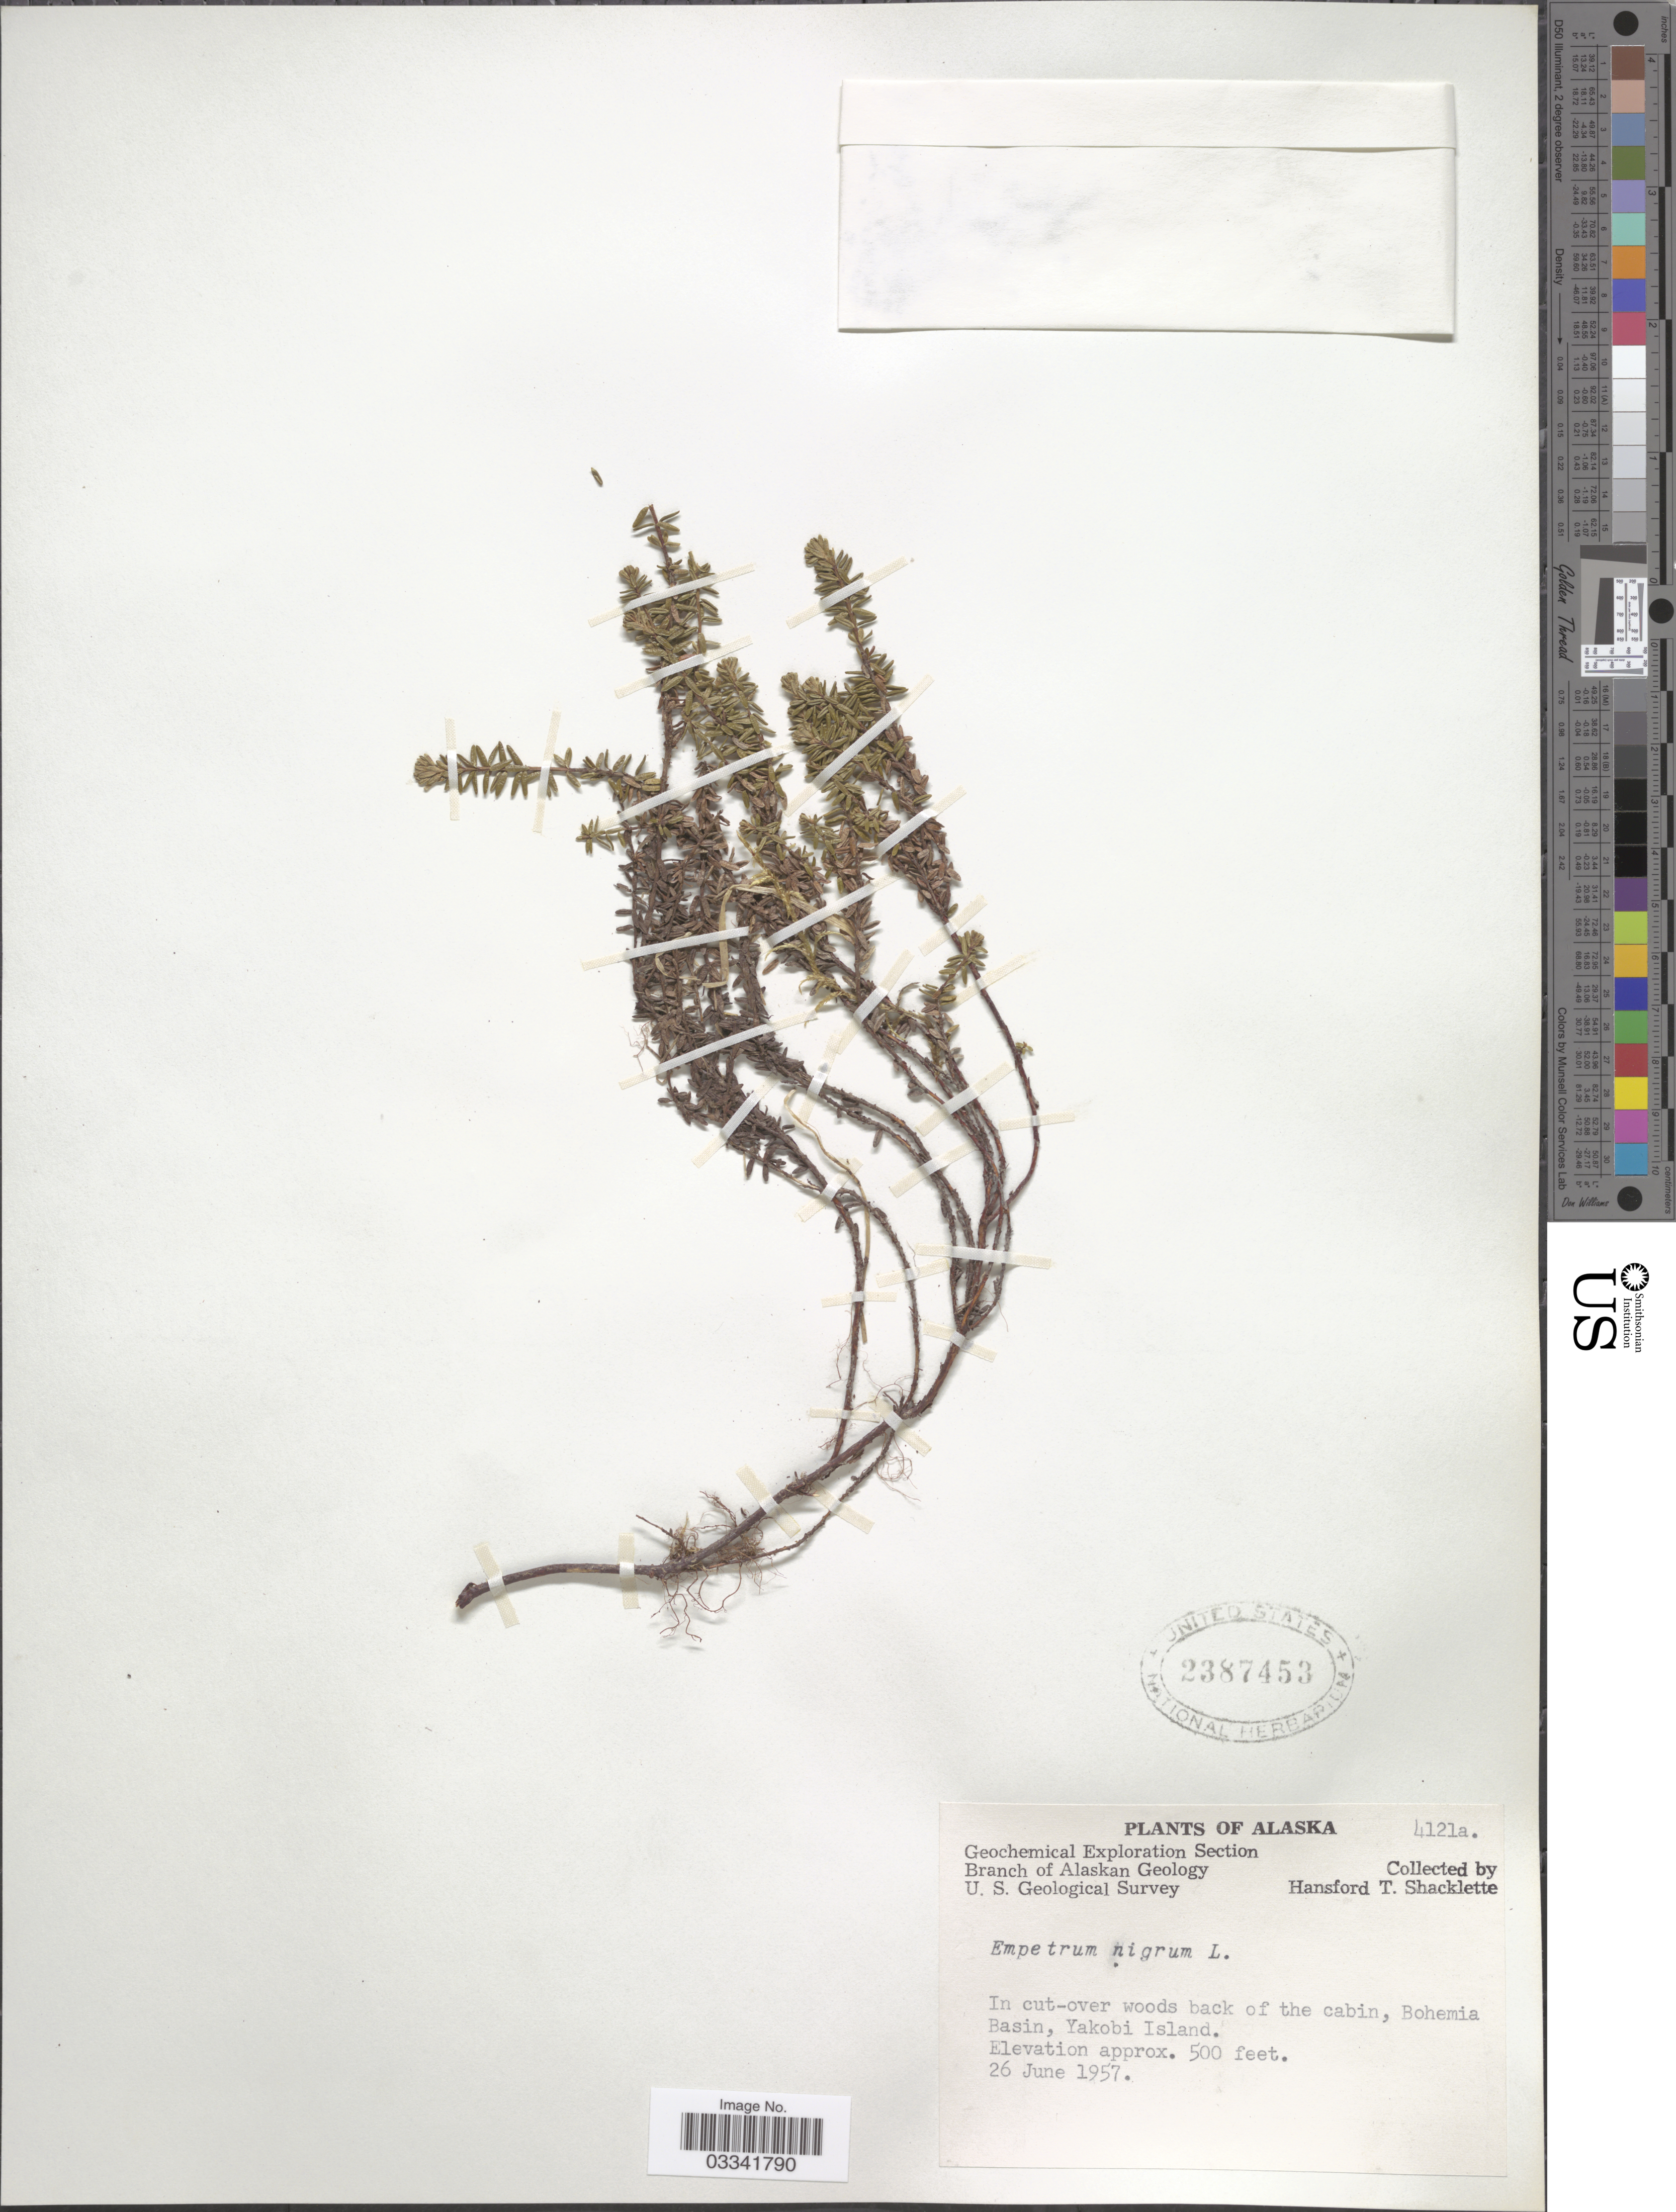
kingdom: Plantae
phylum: Tracheophyta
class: Magnoliopsida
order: Ericales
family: Ericaceae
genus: Empetrum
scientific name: Empetrum nigrum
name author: L.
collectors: H. Shacklette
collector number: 4121a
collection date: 1957-06-26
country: United States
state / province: Alaska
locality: In cut-over woods back of the cabin, Bohemia Basin, Yakobi Island.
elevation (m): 152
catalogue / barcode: US 2387453